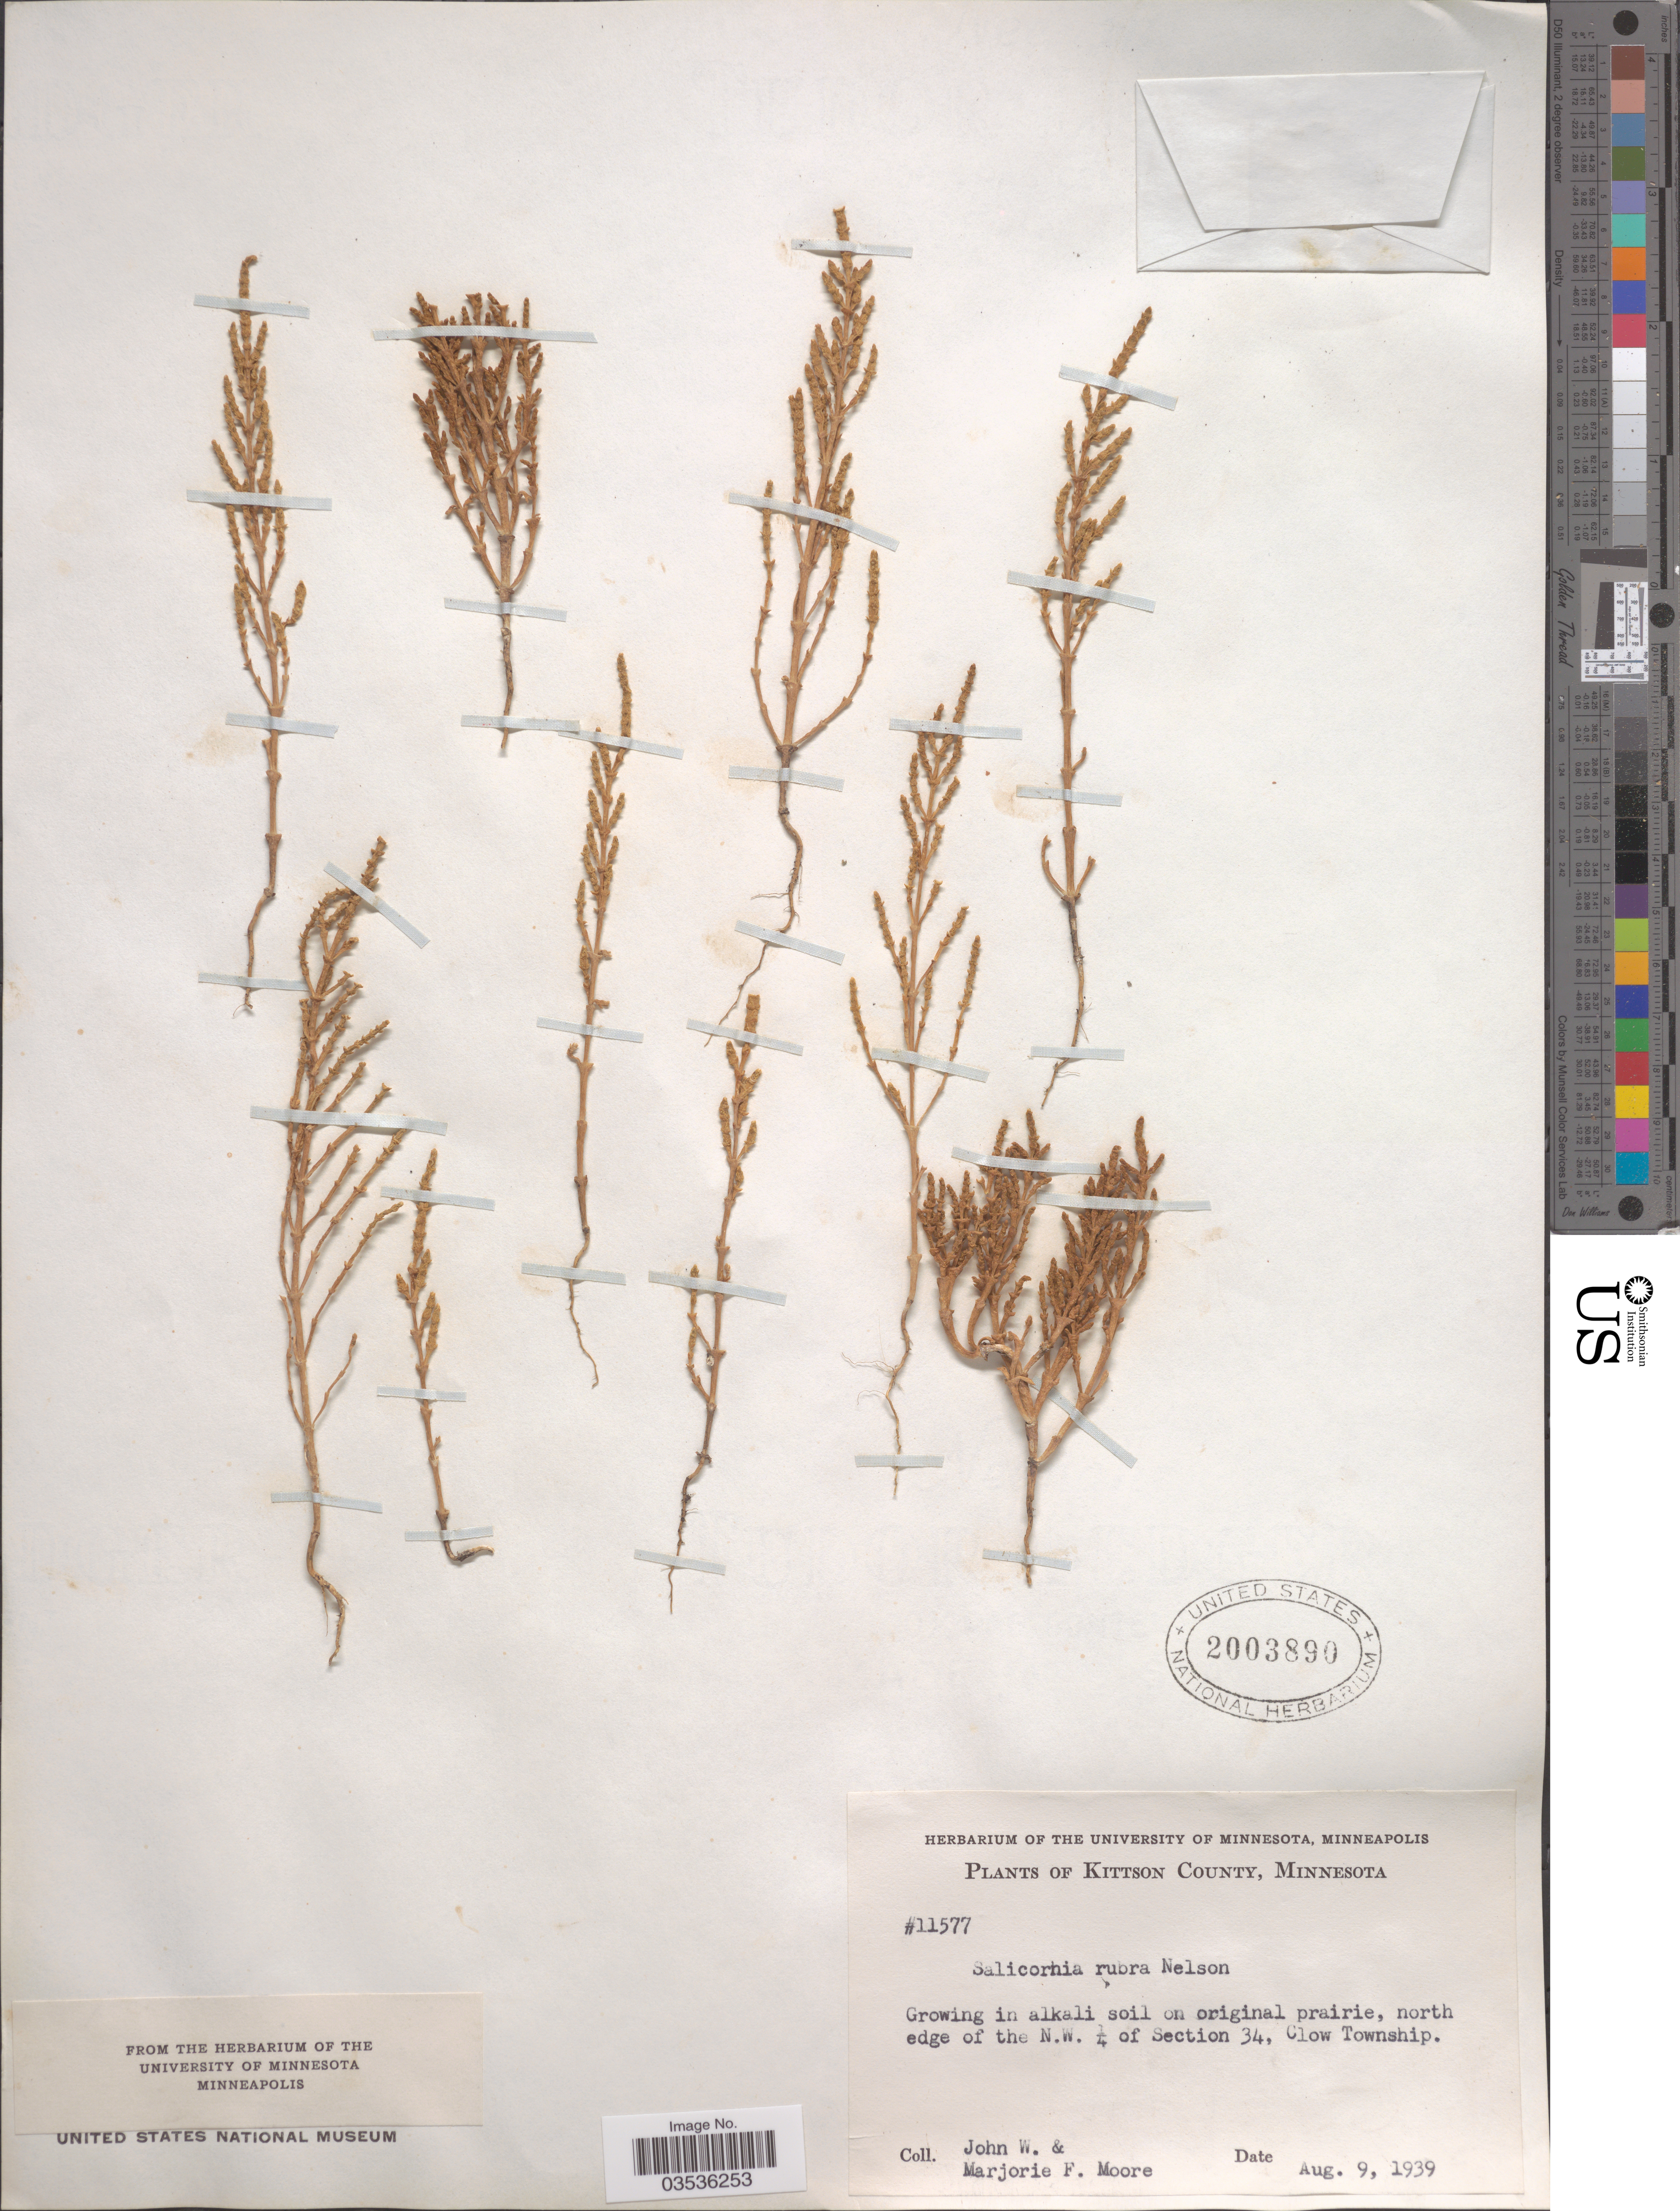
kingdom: Plantae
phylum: Tracheophyta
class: Magnoliopsida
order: Caryophyllales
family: Amaranthaceae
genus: Salicornia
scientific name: Salicornia rubra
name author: A. Nelson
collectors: J. Moore & M. F. Moore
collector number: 11577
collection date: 1939-08-09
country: United States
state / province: Minnesota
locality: Kittson County. North edge of the N.W. ¼ of Section 34, Clow Township.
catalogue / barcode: US 2003890